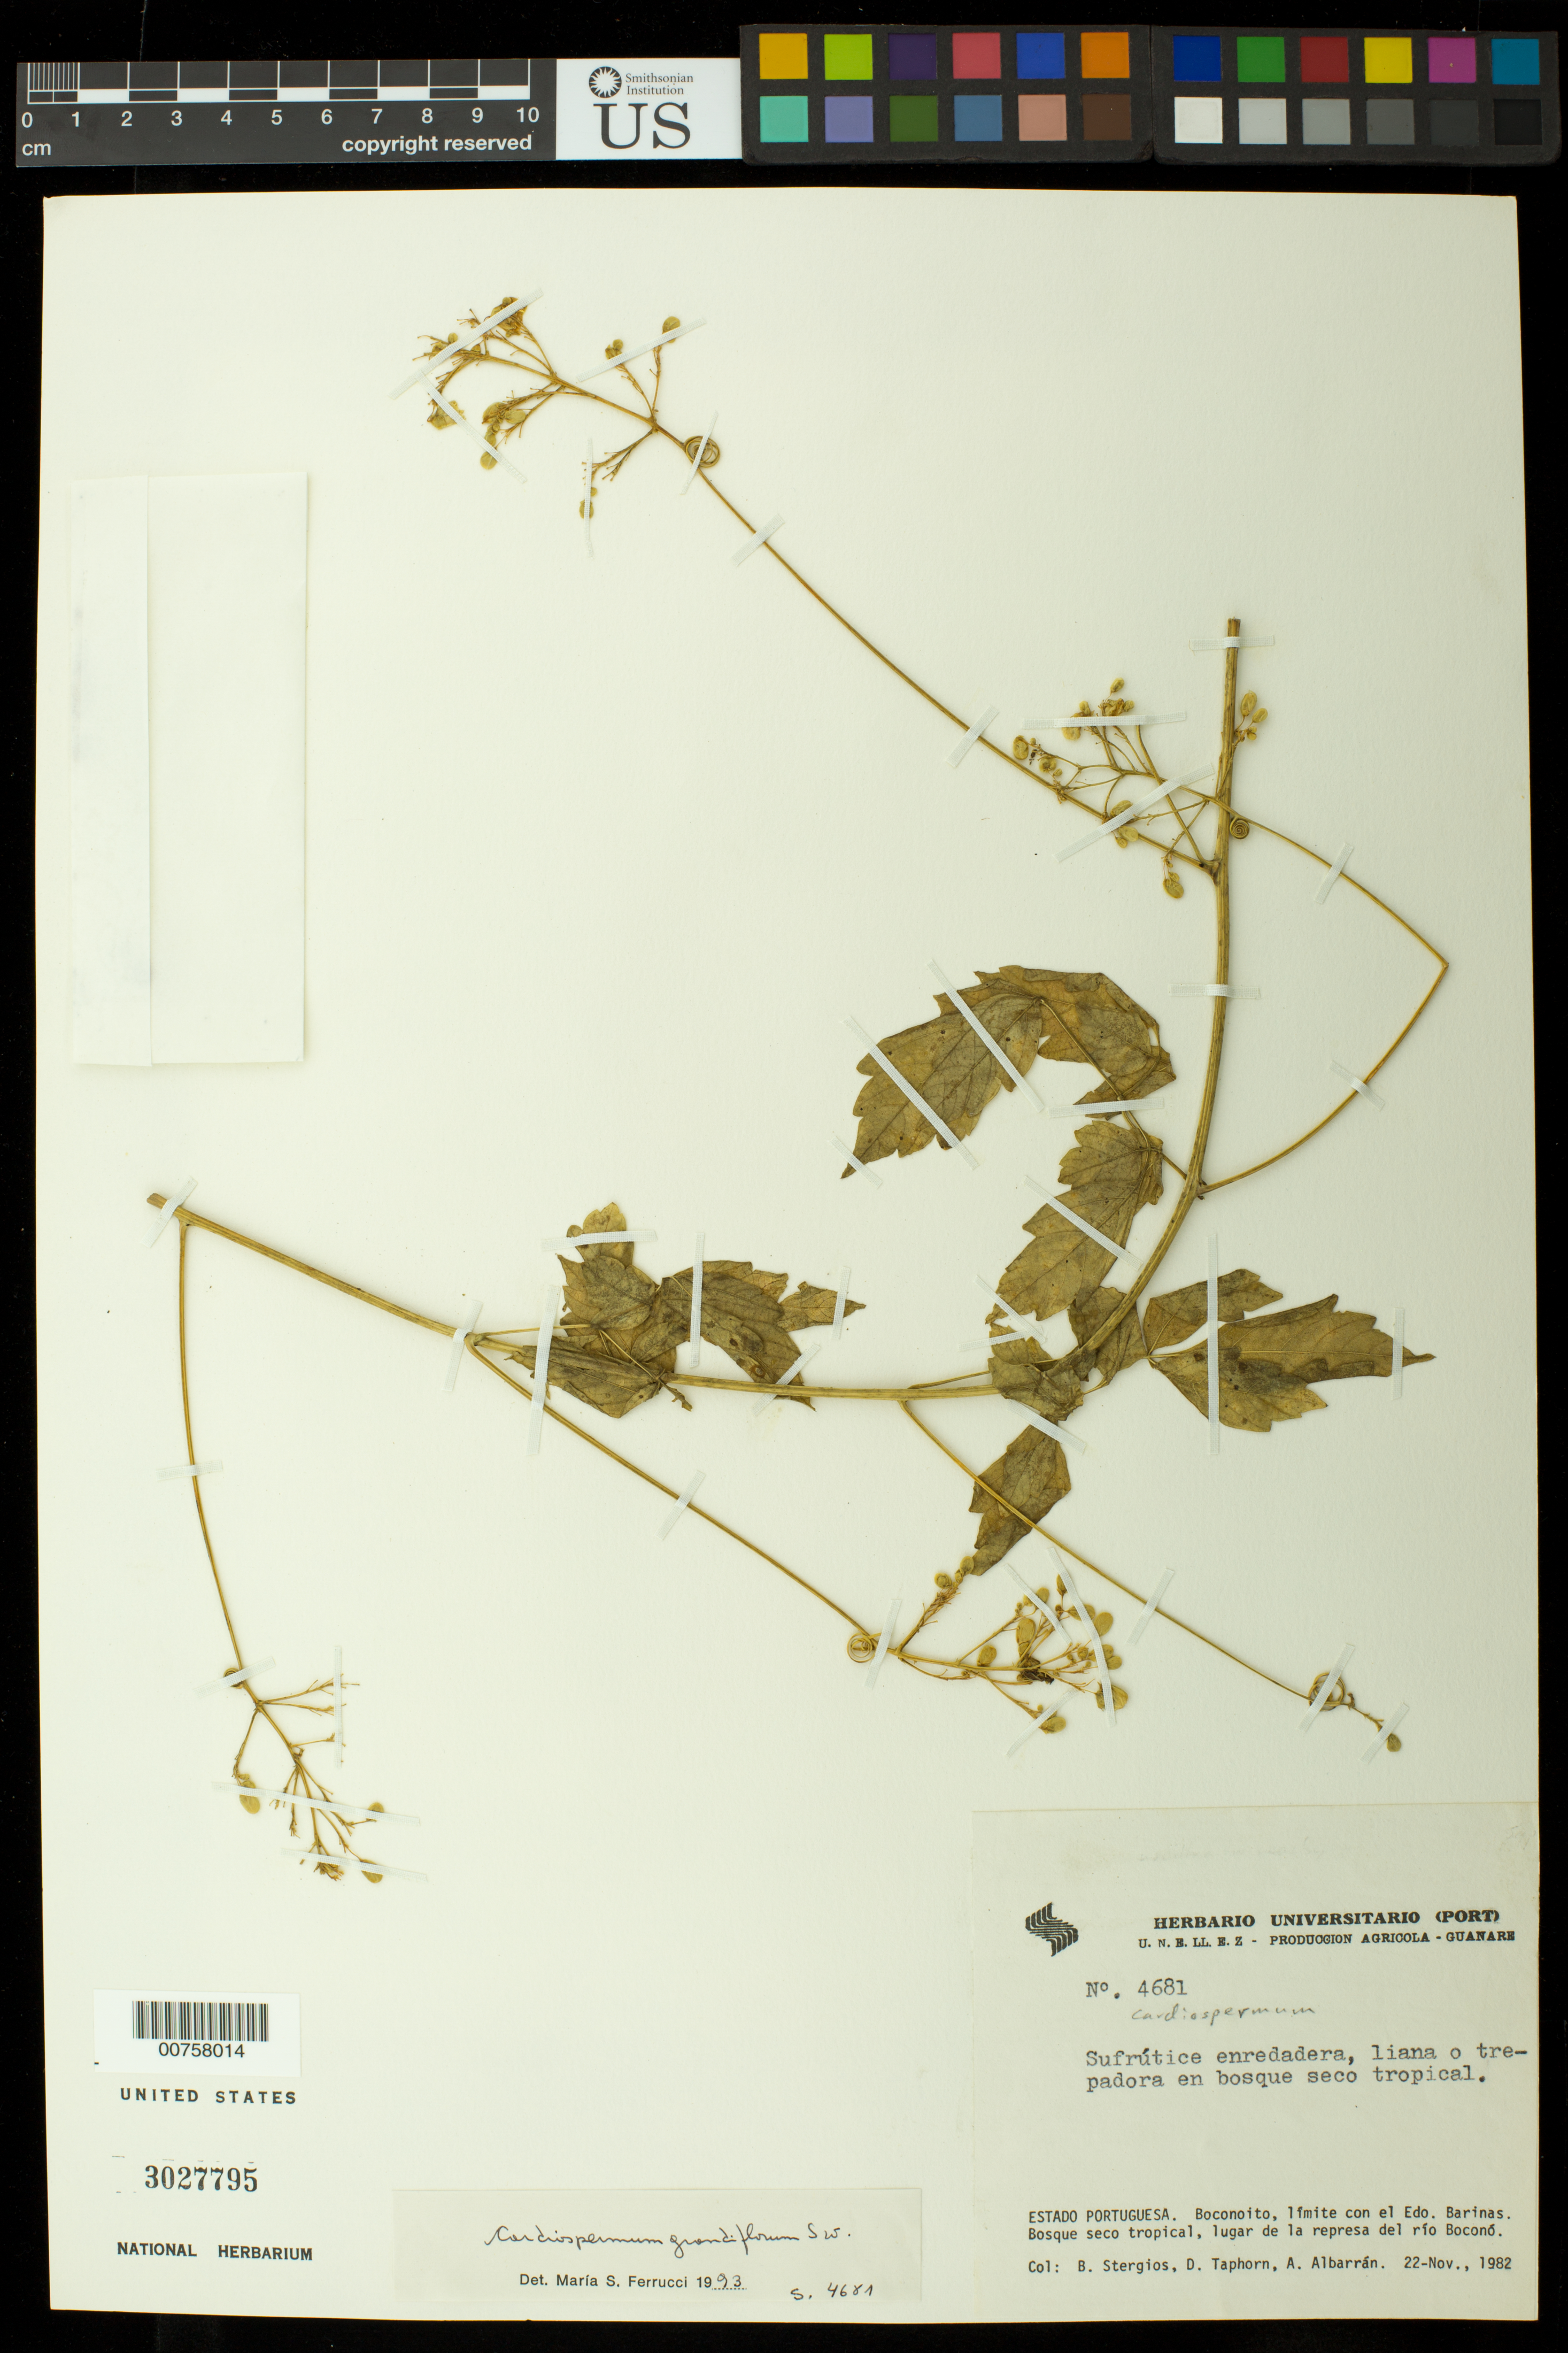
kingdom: Plantae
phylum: Tracheophyta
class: Magnoliopsida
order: Sapindales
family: Sapindaceae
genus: Cardiospermum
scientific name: Cardiospermum grandiflorum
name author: Sw.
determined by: Ferrucci, María S.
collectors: B. G. Stergios, D. Taphorn & A. Albarrán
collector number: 4681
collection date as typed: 22 Nov 1982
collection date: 1982-11-22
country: Venezuela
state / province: Portuguesa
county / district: San Genaro de Boconoito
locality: Boconoito, limite con el Edo. Barinas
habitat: Bosque seco tropical, lugar de la represa del Rio Boconó.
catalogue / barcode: US 3027795